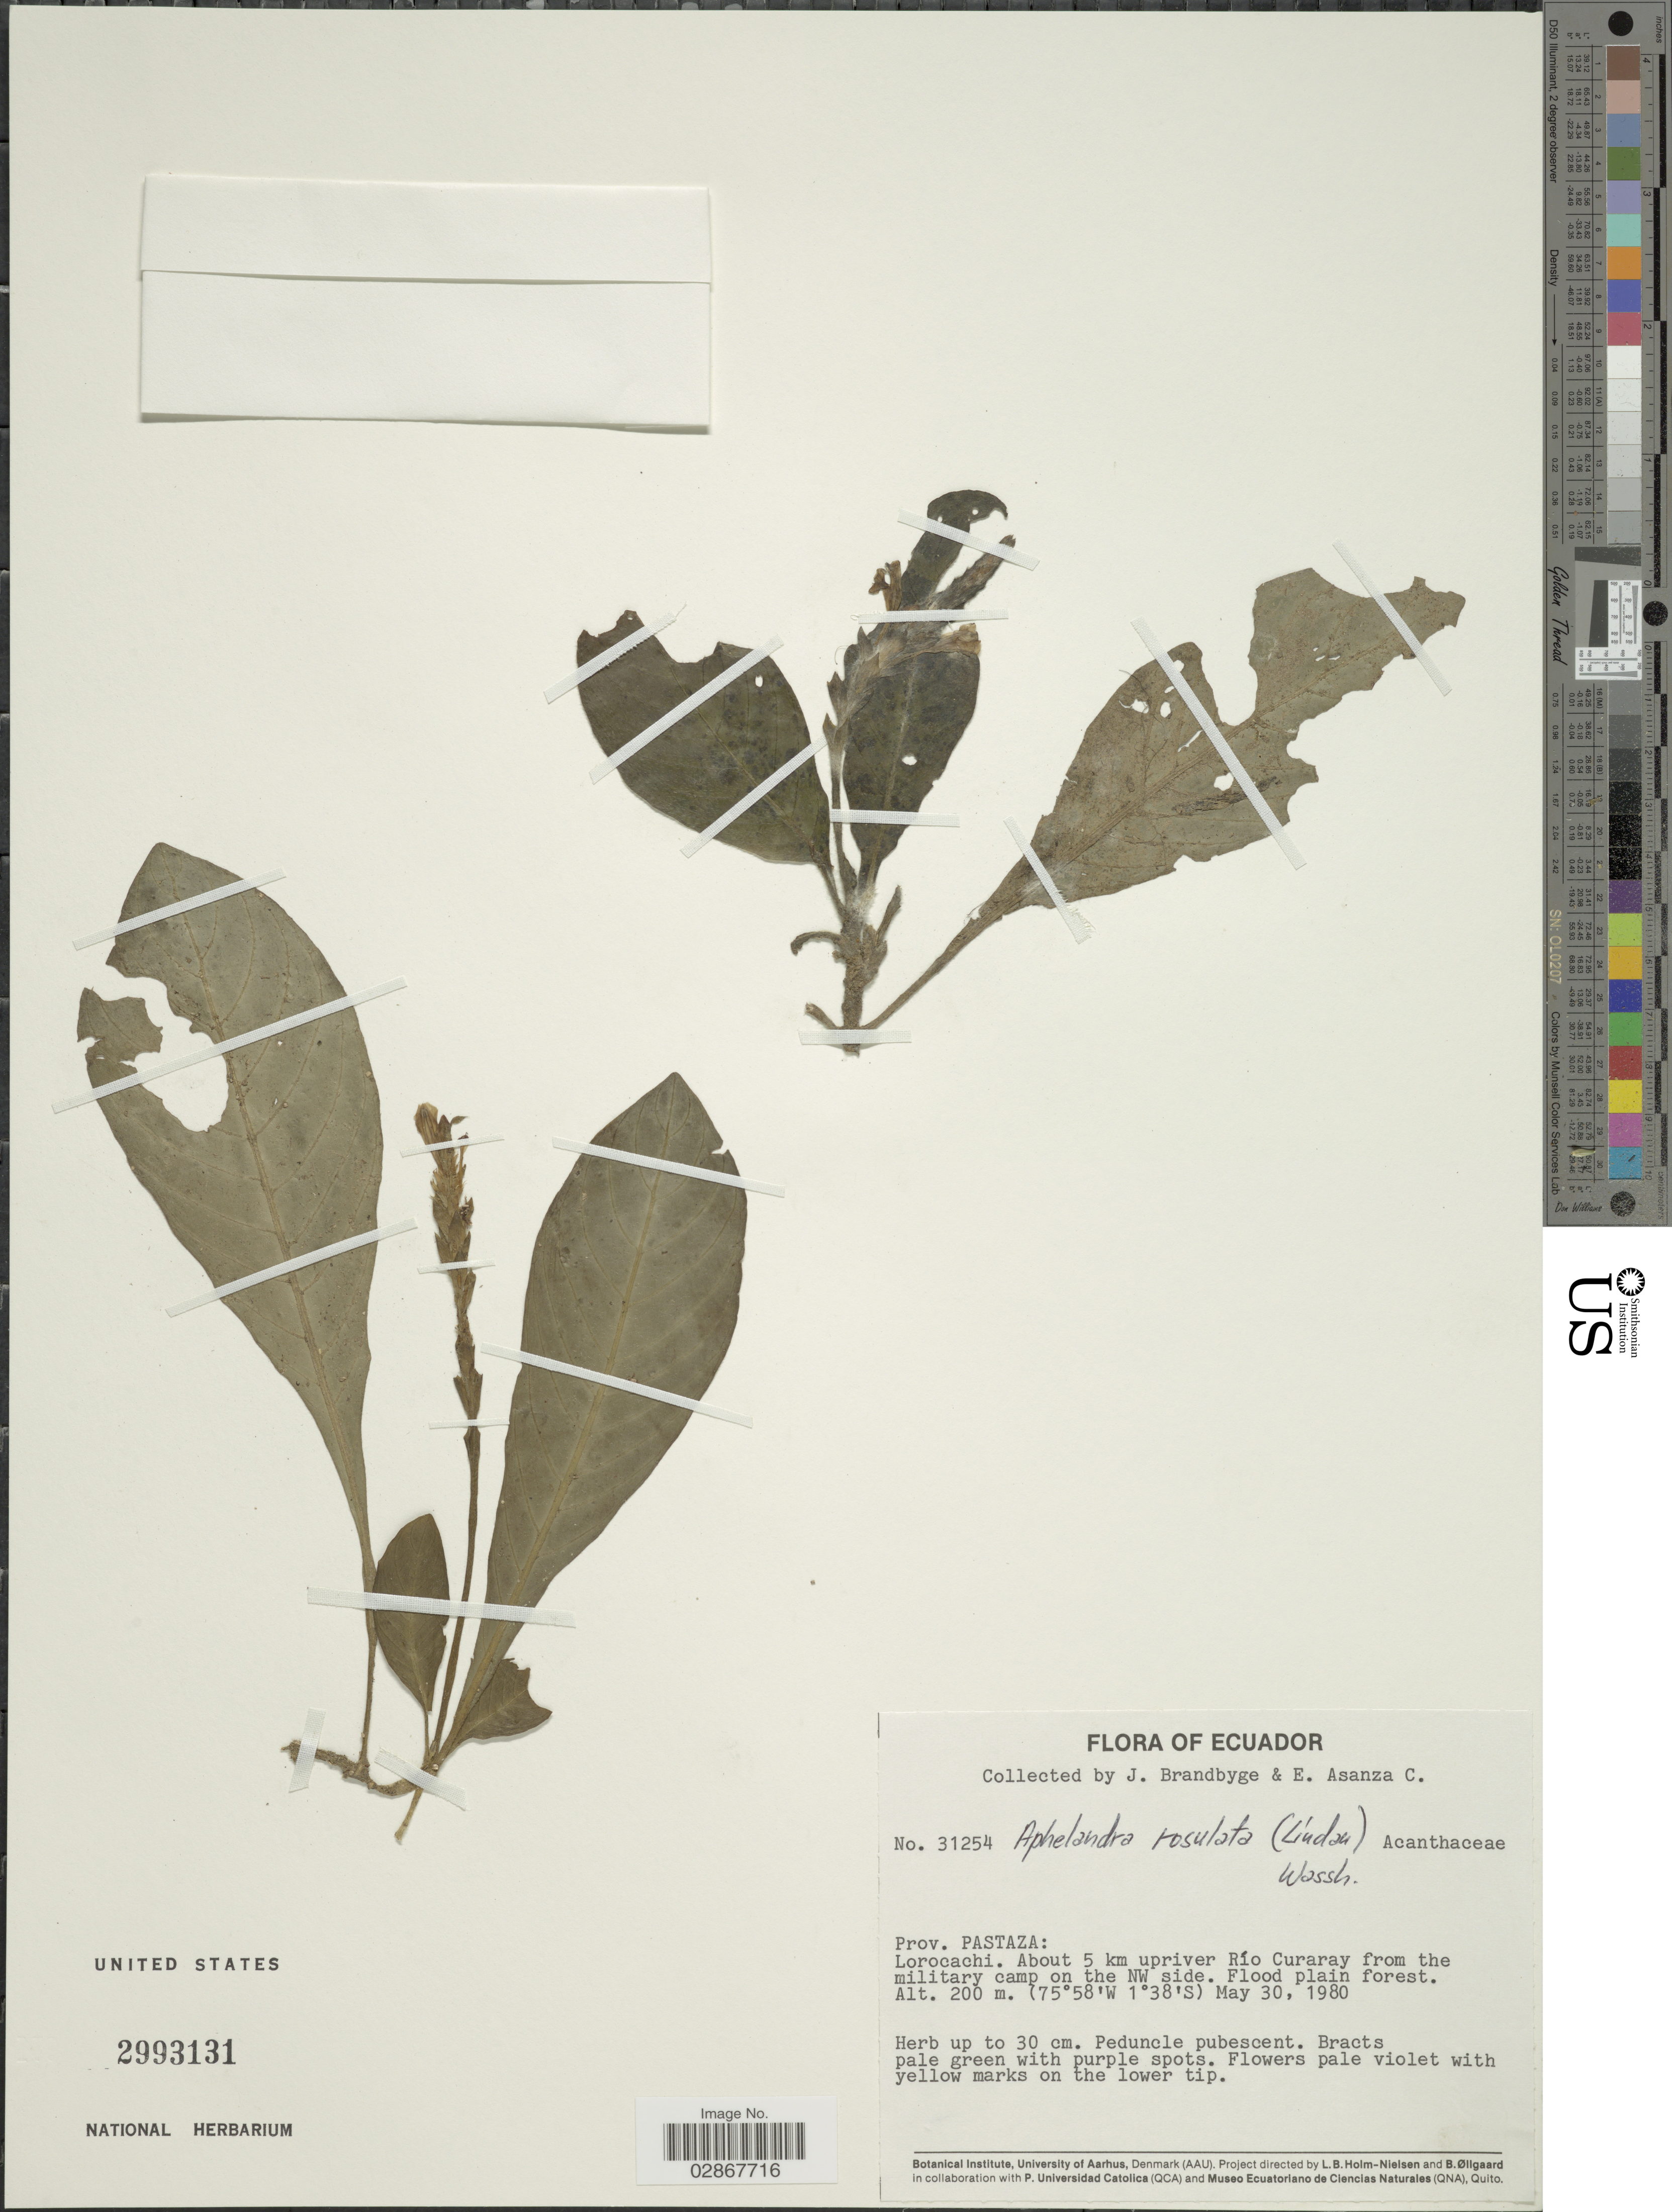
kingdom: Plantae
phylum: Tracheophyta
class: Magnoliopsida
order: Lamiales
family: Acanthaceae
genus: Aphelandra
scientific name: Aphelandra rosulata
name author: (Lindau) Wassh.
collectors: J. Brandbyge & E. Asanza C.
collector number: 31254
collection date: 1980-05-30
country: Ecuador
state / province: Pastaza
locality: Lorocachi. About 5 km upriver Río Curaray from the military camp on the NW side.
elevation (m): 200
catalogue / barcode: US 2993131